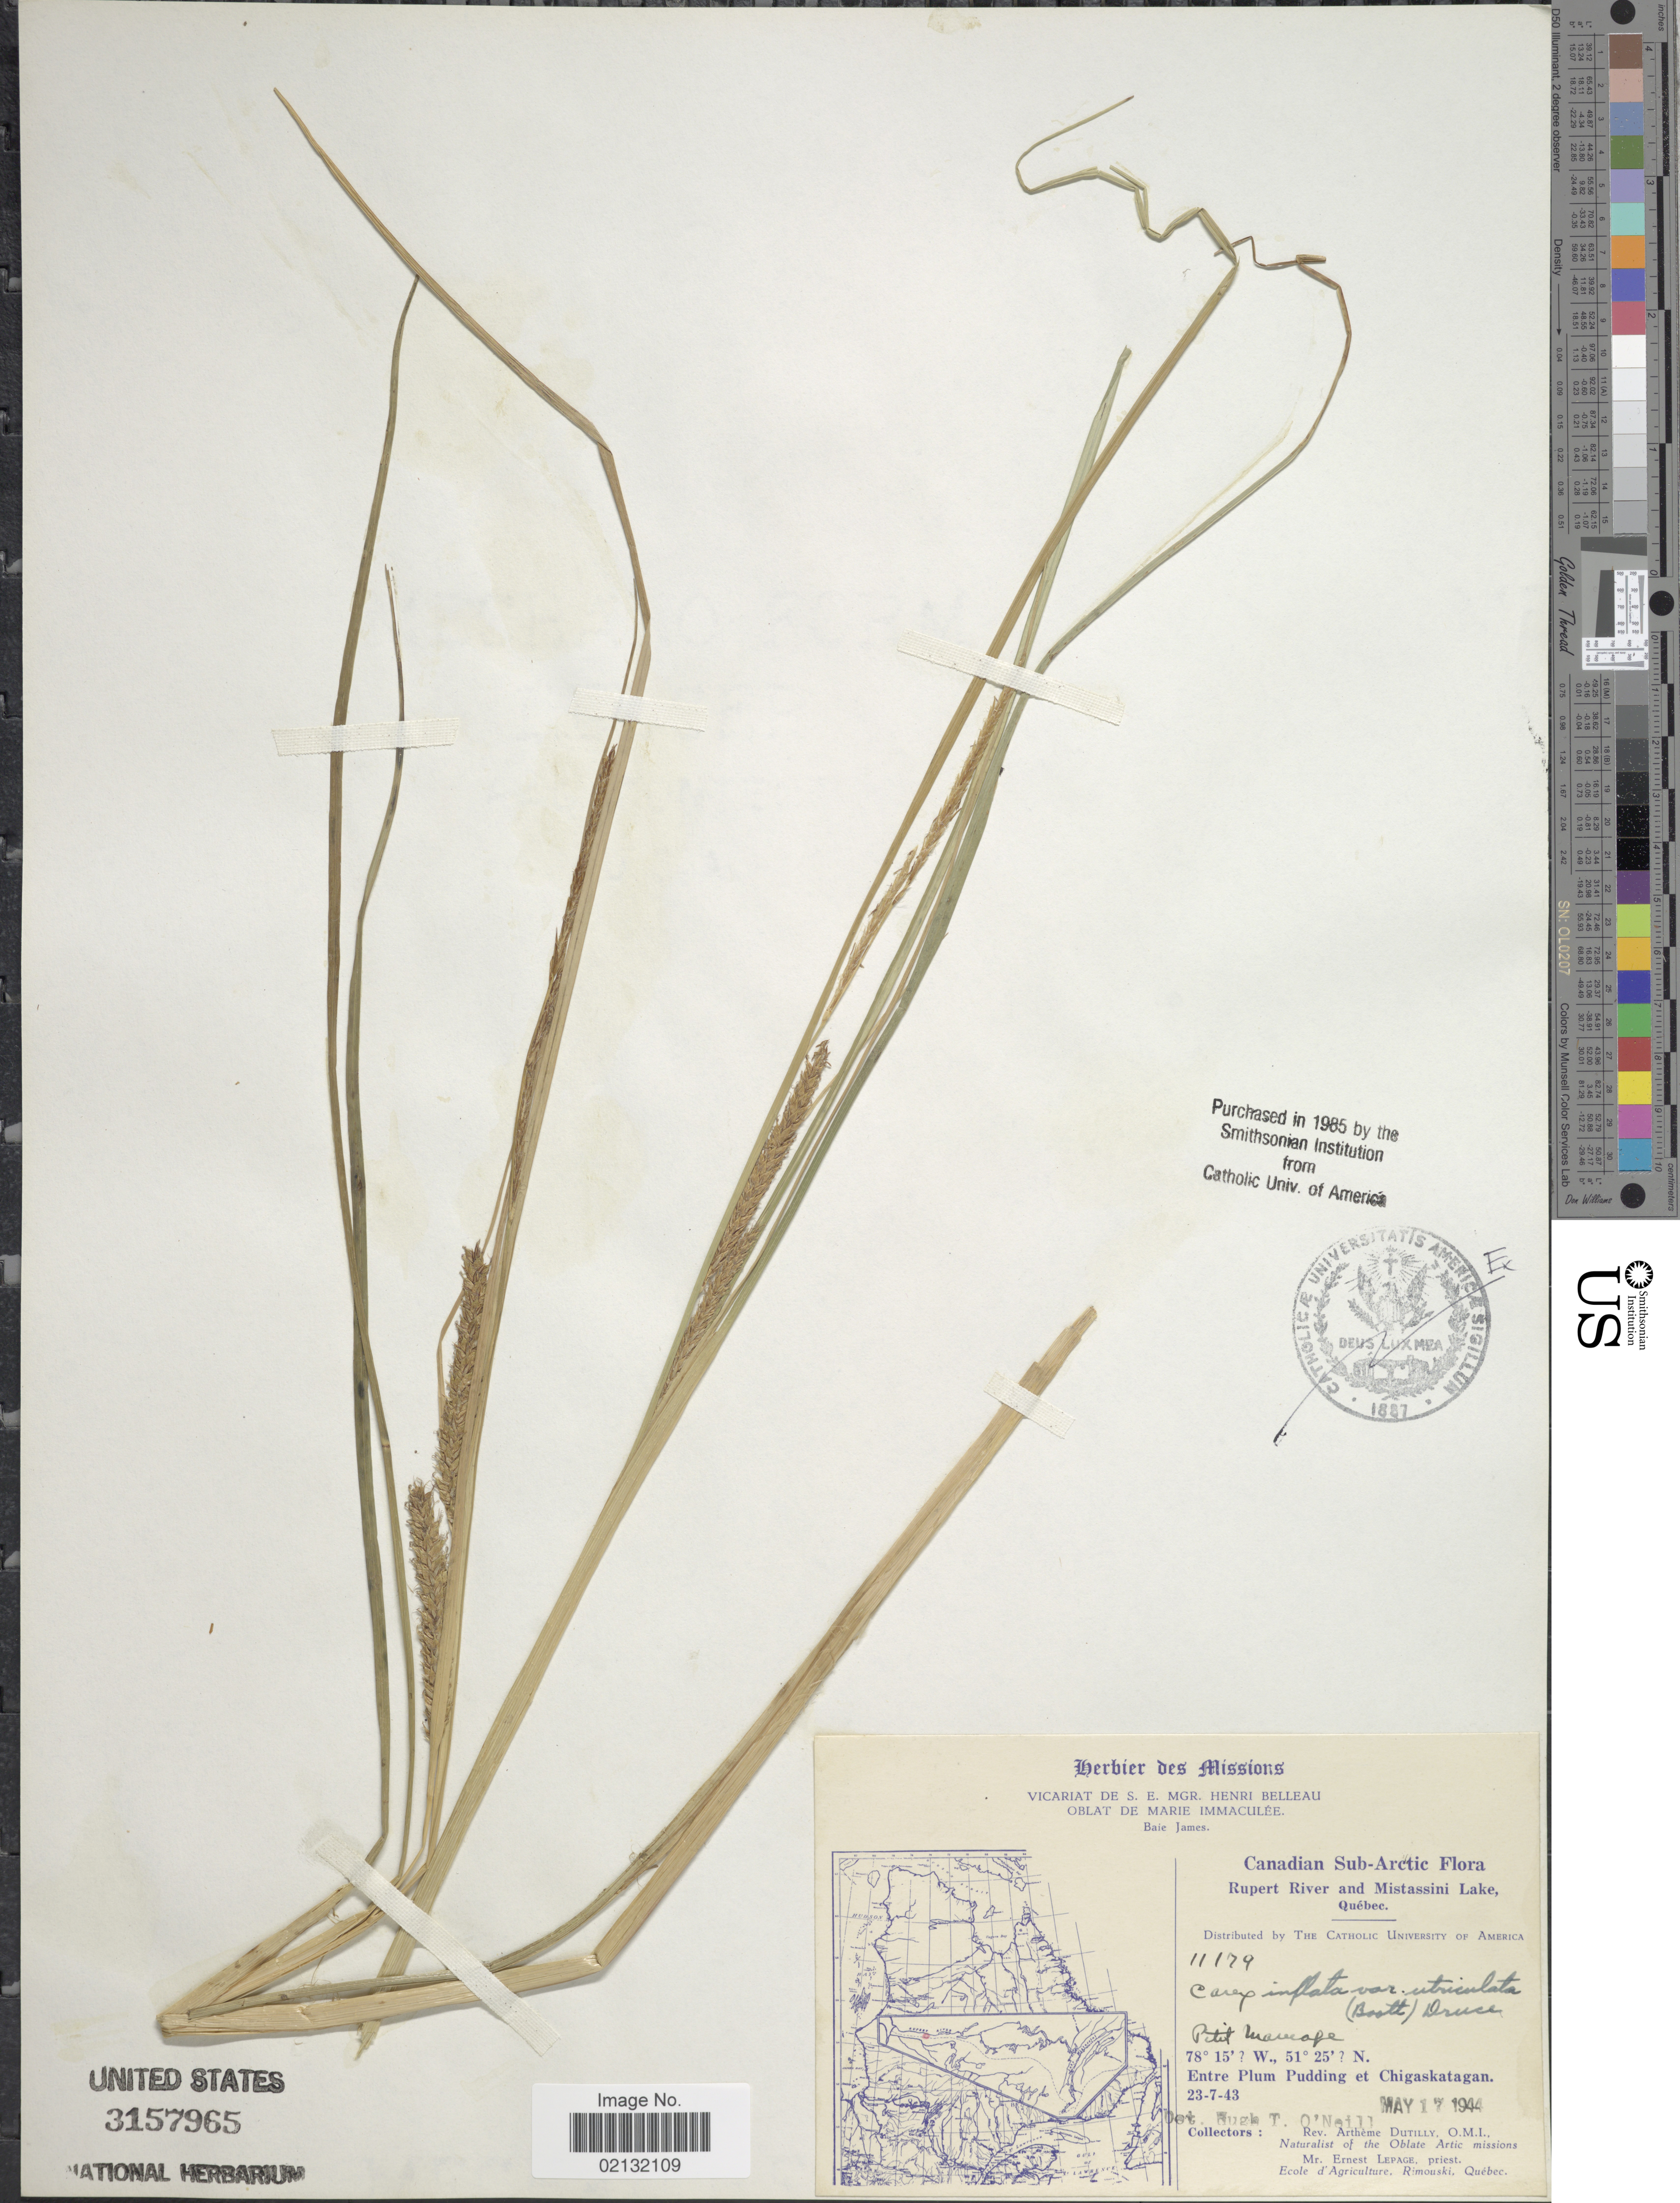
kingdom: Plantae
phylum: Tracheophyta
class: Liliopsida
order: Poales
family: Cyperaceae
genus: Carex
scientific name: Carex rostrata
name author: Stokes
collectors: A. Dutilly & E. Lepage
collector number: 11179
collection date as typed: Transcribed d/m/y: 23/4/43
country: Canada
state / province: Quebec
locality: Canadian Sub-Arctic,Rupert River and Mistassini Lake, Quebec, Petit Marecape, Entre Plum Pudding et Chigaskatagun.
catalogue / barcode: US 3157965